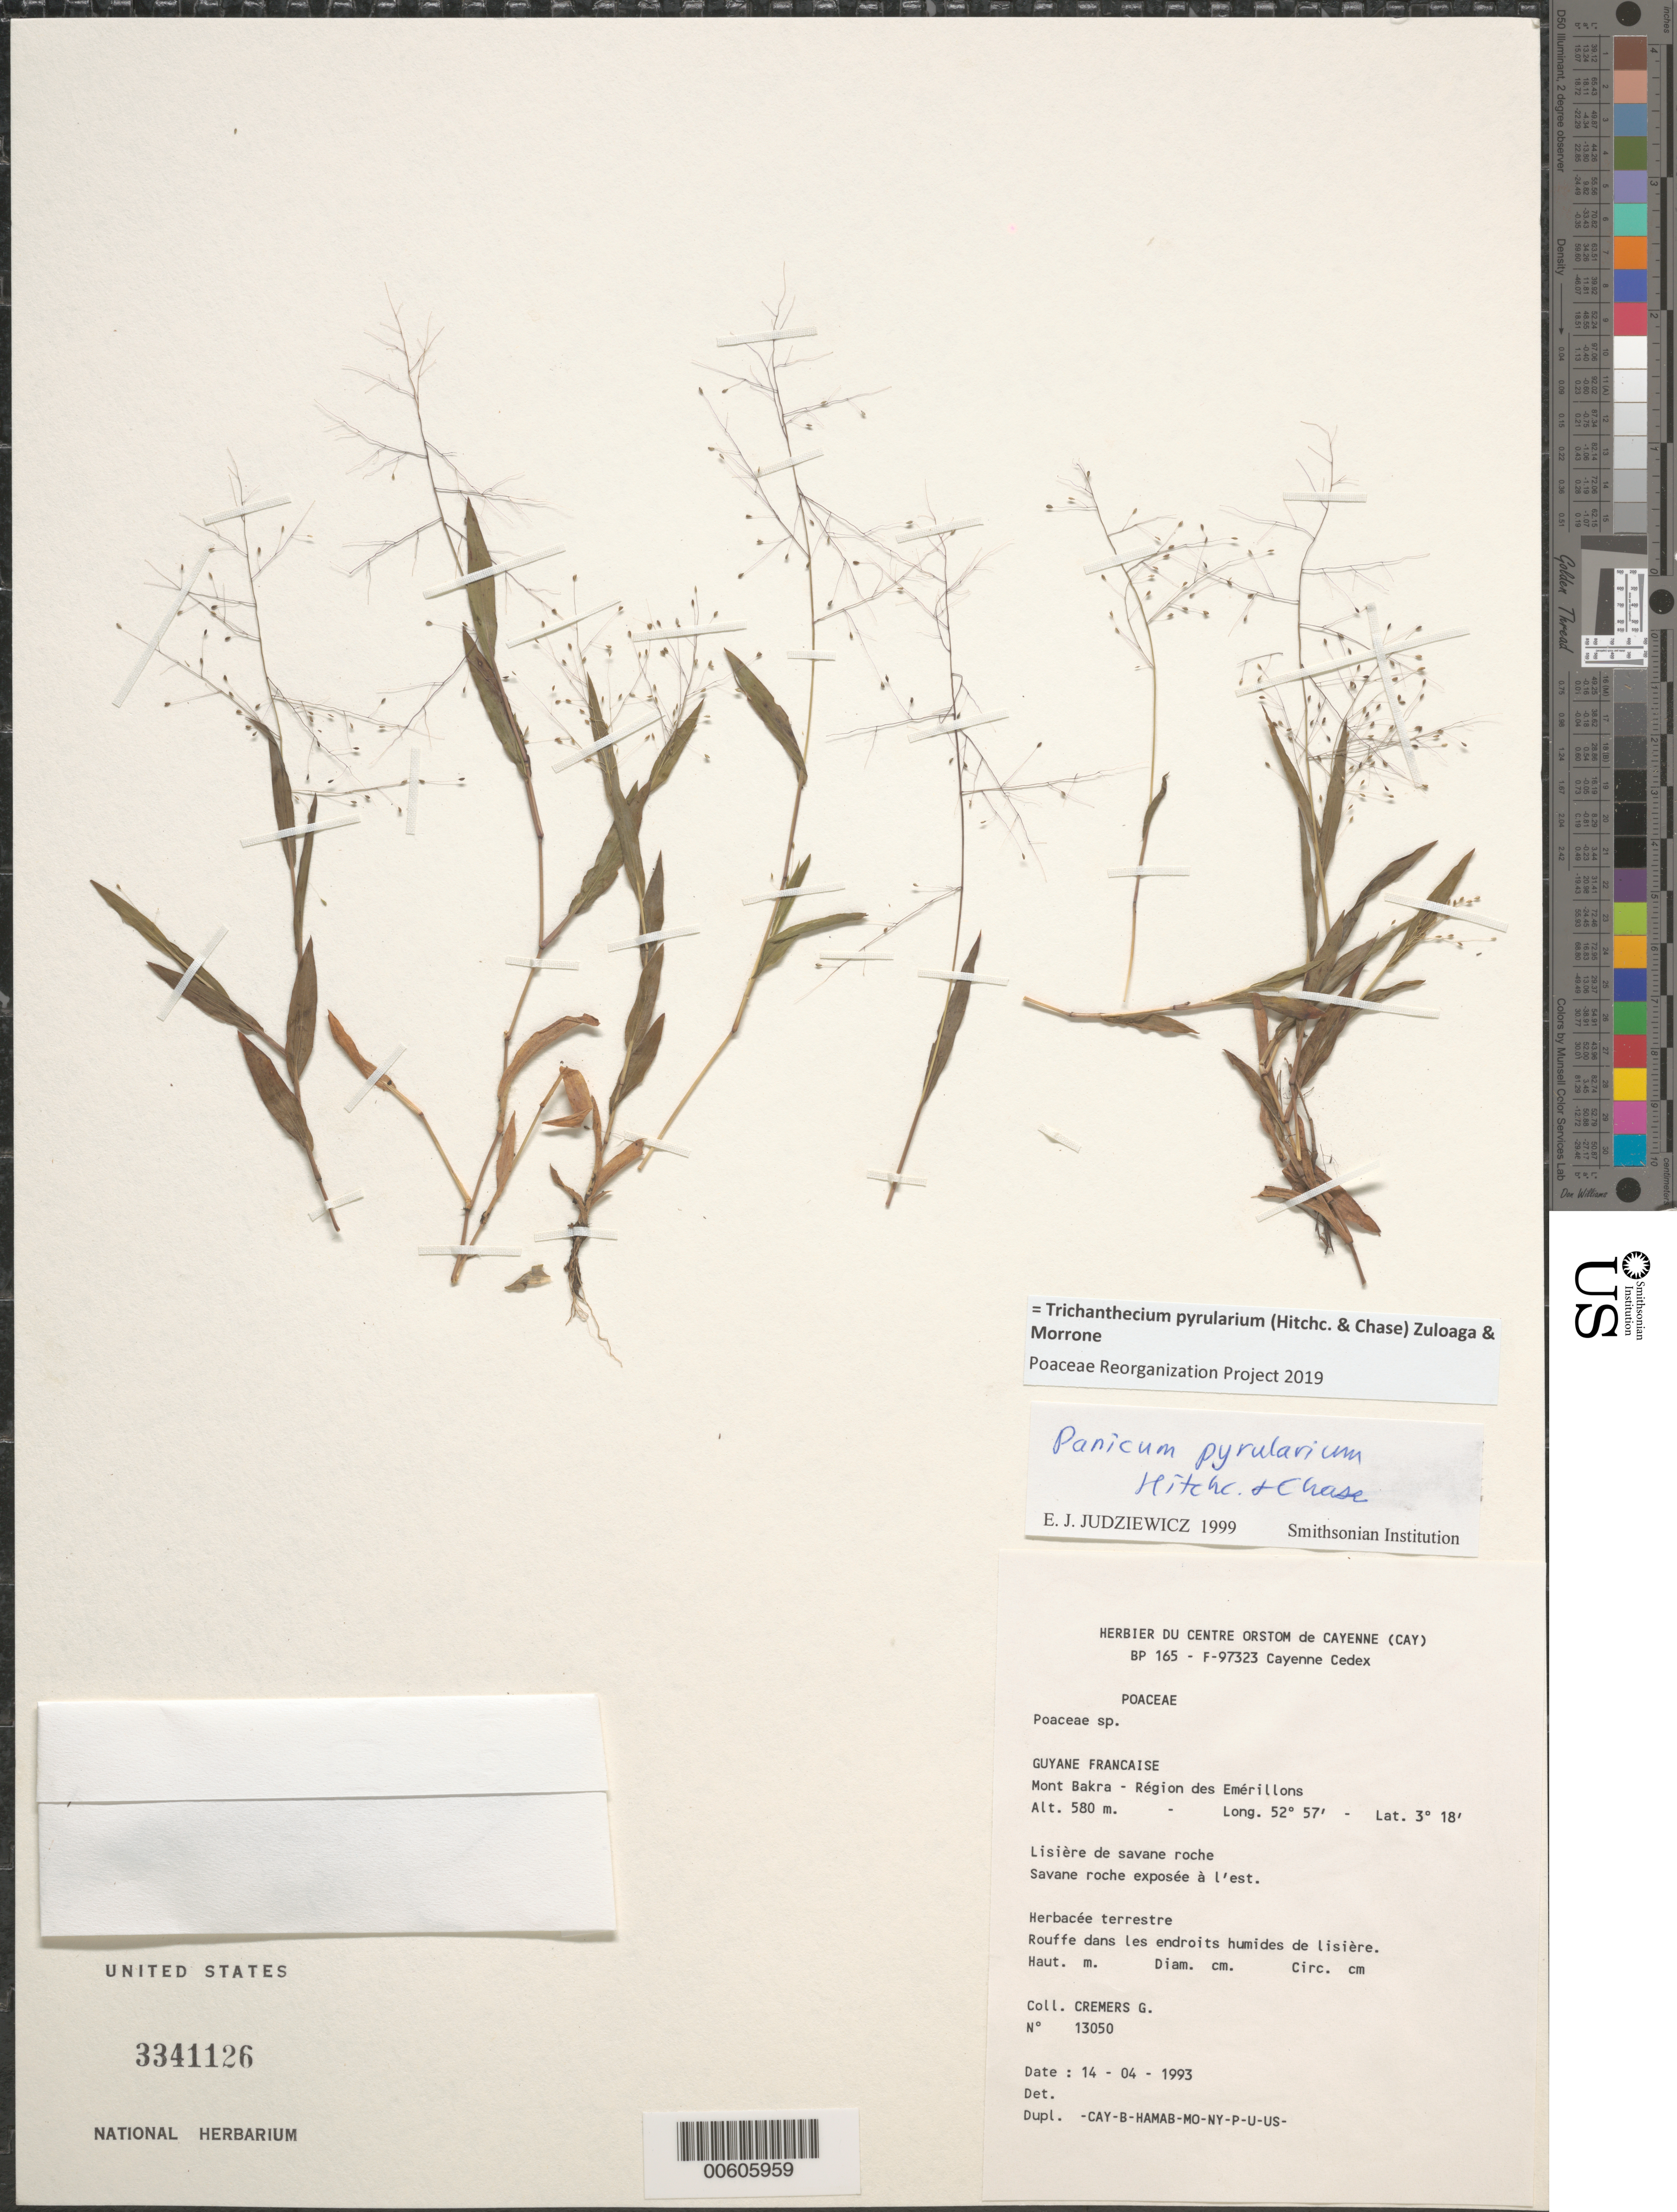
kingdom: Plantae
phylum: Tracheophyta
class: Liliopsida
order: Poales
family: Poaceae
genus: Trichanthecium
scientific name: Trichanthecium pyrularium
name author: (Hitchc. & Chase) Zuloaga & Morrone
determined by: Poaceae Reorganization Project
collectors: G. Cremers & J.-J. de Granville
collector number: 13050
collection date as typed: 14-Apr-93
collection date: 1993-04-14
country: French Guiana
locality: Mont Bakra, région des Emérillons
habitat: Lisiere de savane roche; savane roch exposee a l'est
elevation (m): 580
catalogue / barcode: US 3341126